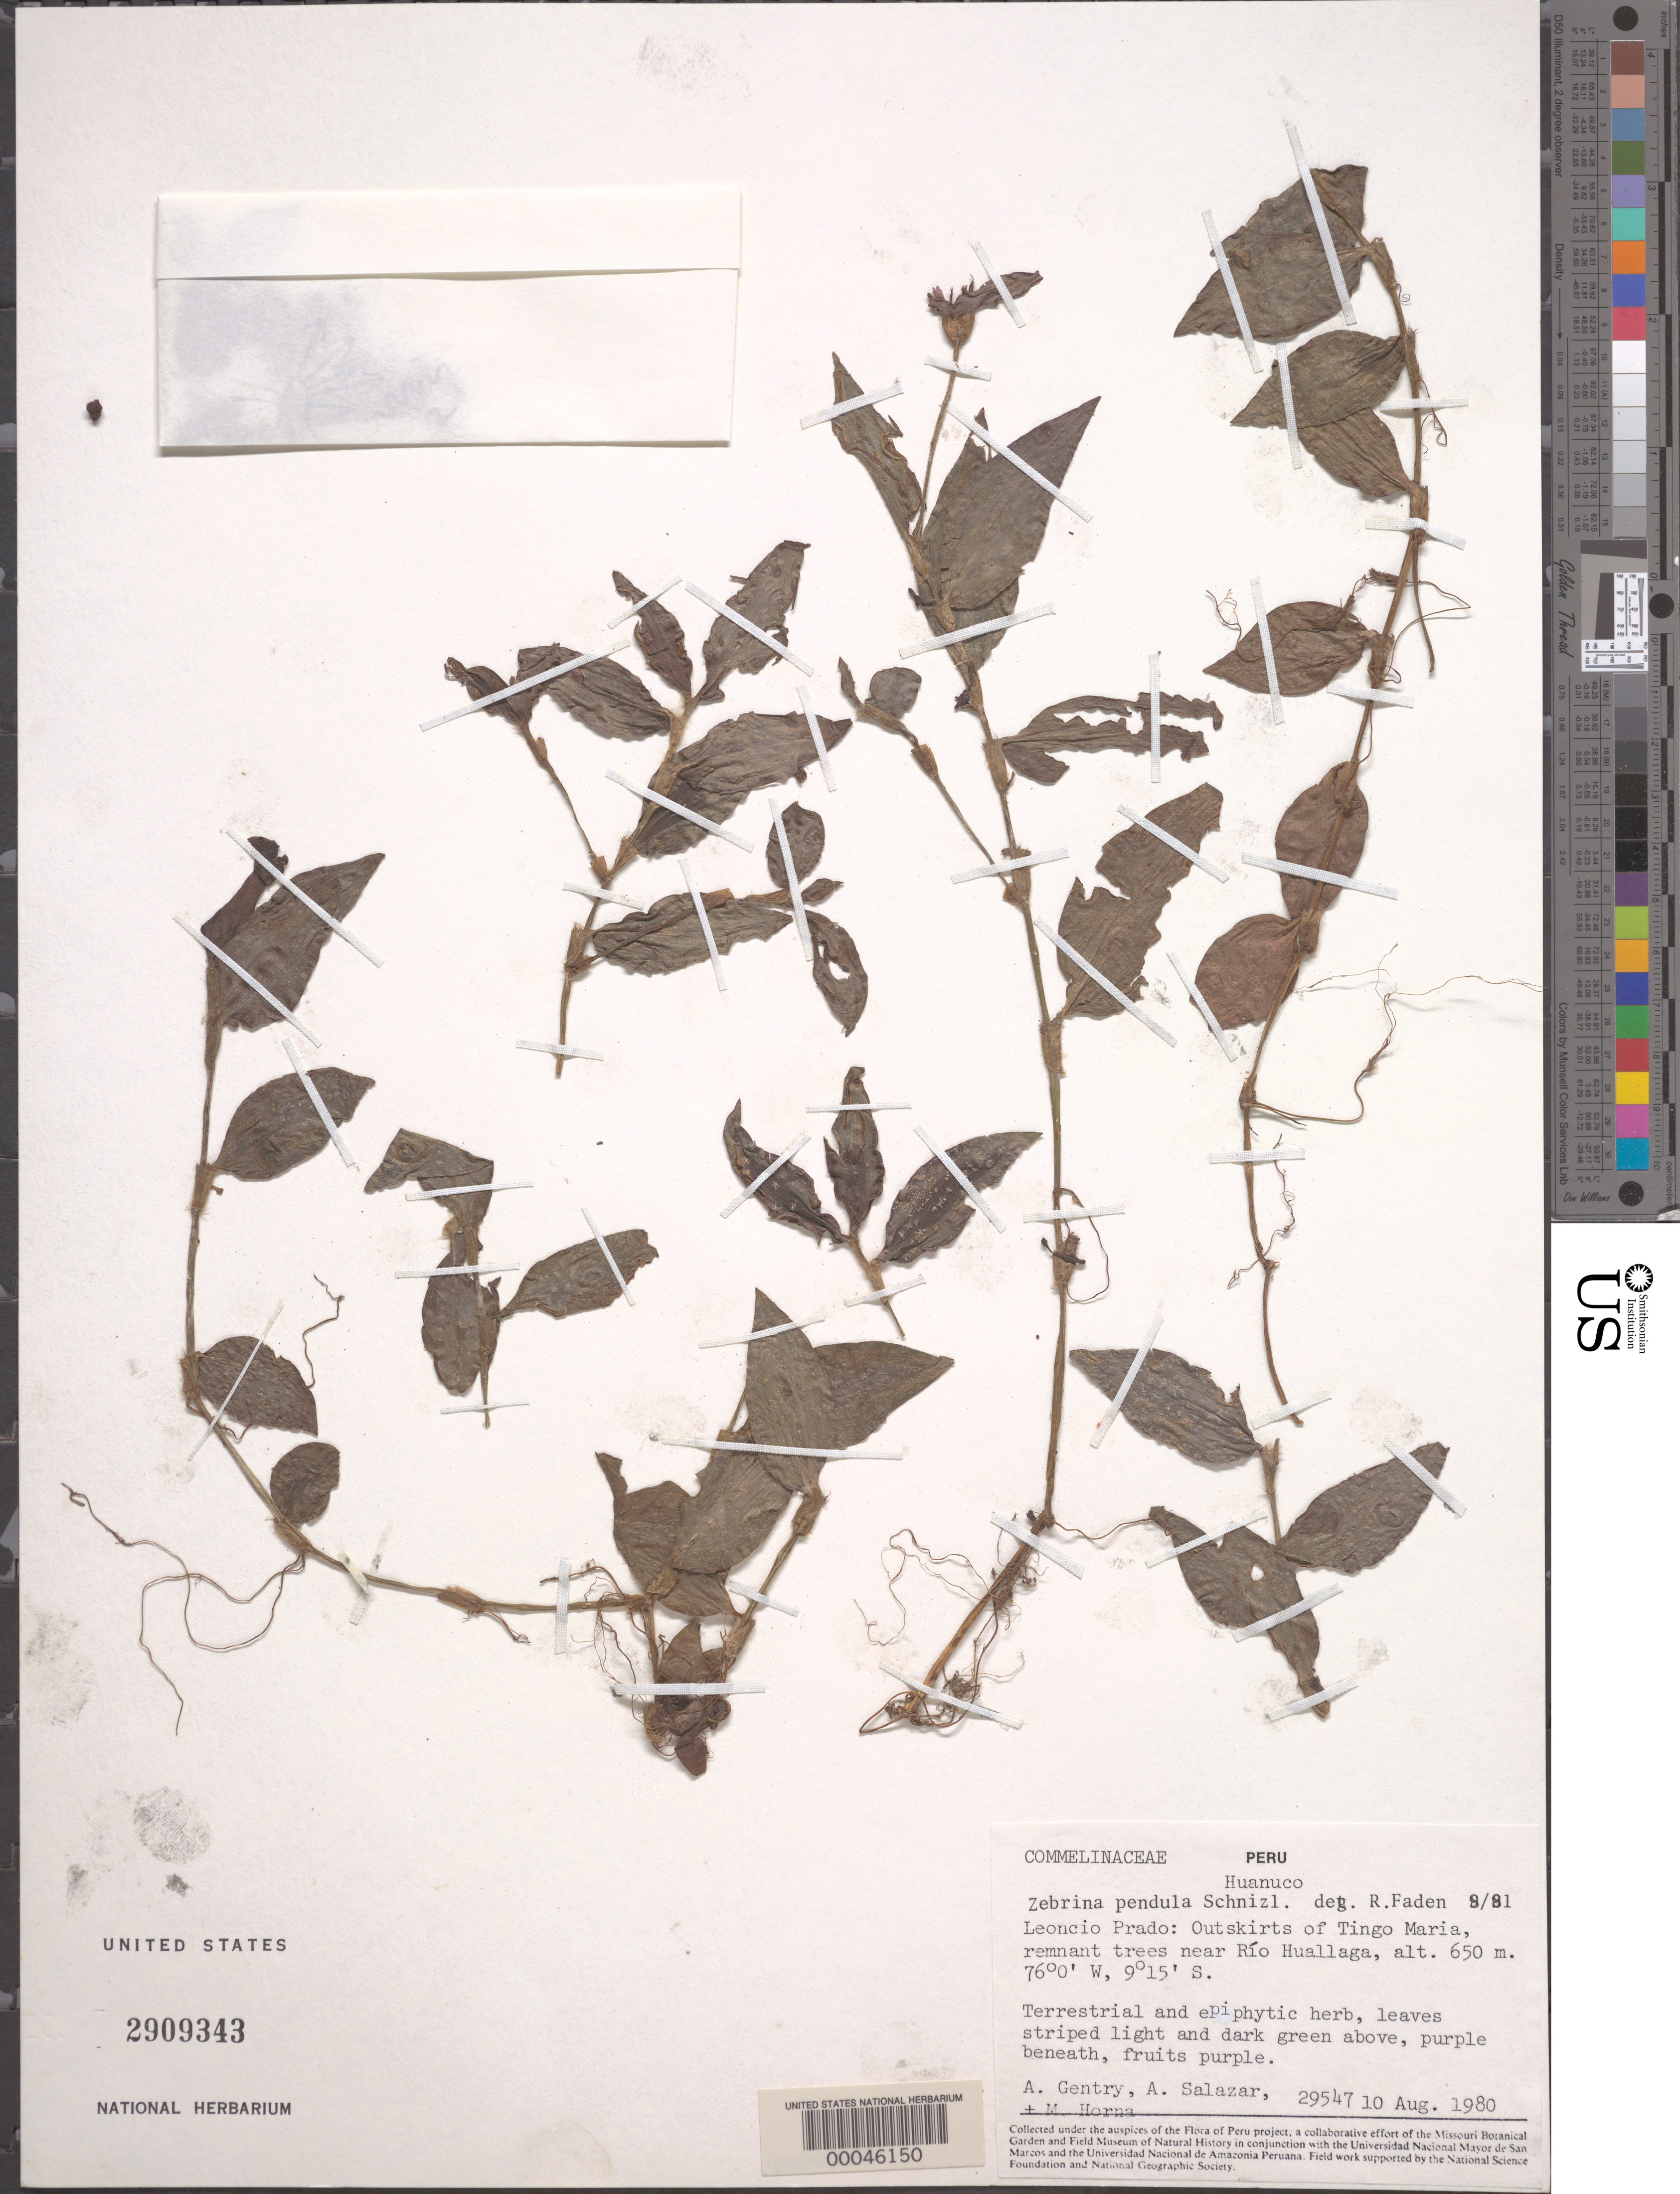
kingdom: Plantae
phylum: Tracheophyta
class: Liliopsida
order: Commelinales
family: Commelinaceae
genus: Tradescantia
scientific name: Tradescantia zebrina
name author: Bosse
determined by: Faden, Robert B., (US), Smithsonian Institution - National Museum of Natural History (UNITED STATES)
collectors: A. H. Gentry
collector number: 29547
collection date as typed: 10 Aug 1980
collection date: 1980-08-10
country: Peru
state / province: Huánuco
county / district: Leoncio Prado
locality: Tingo María, near Río Huallaga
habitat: Remnant trees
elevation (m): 650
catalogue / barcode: US 2909343